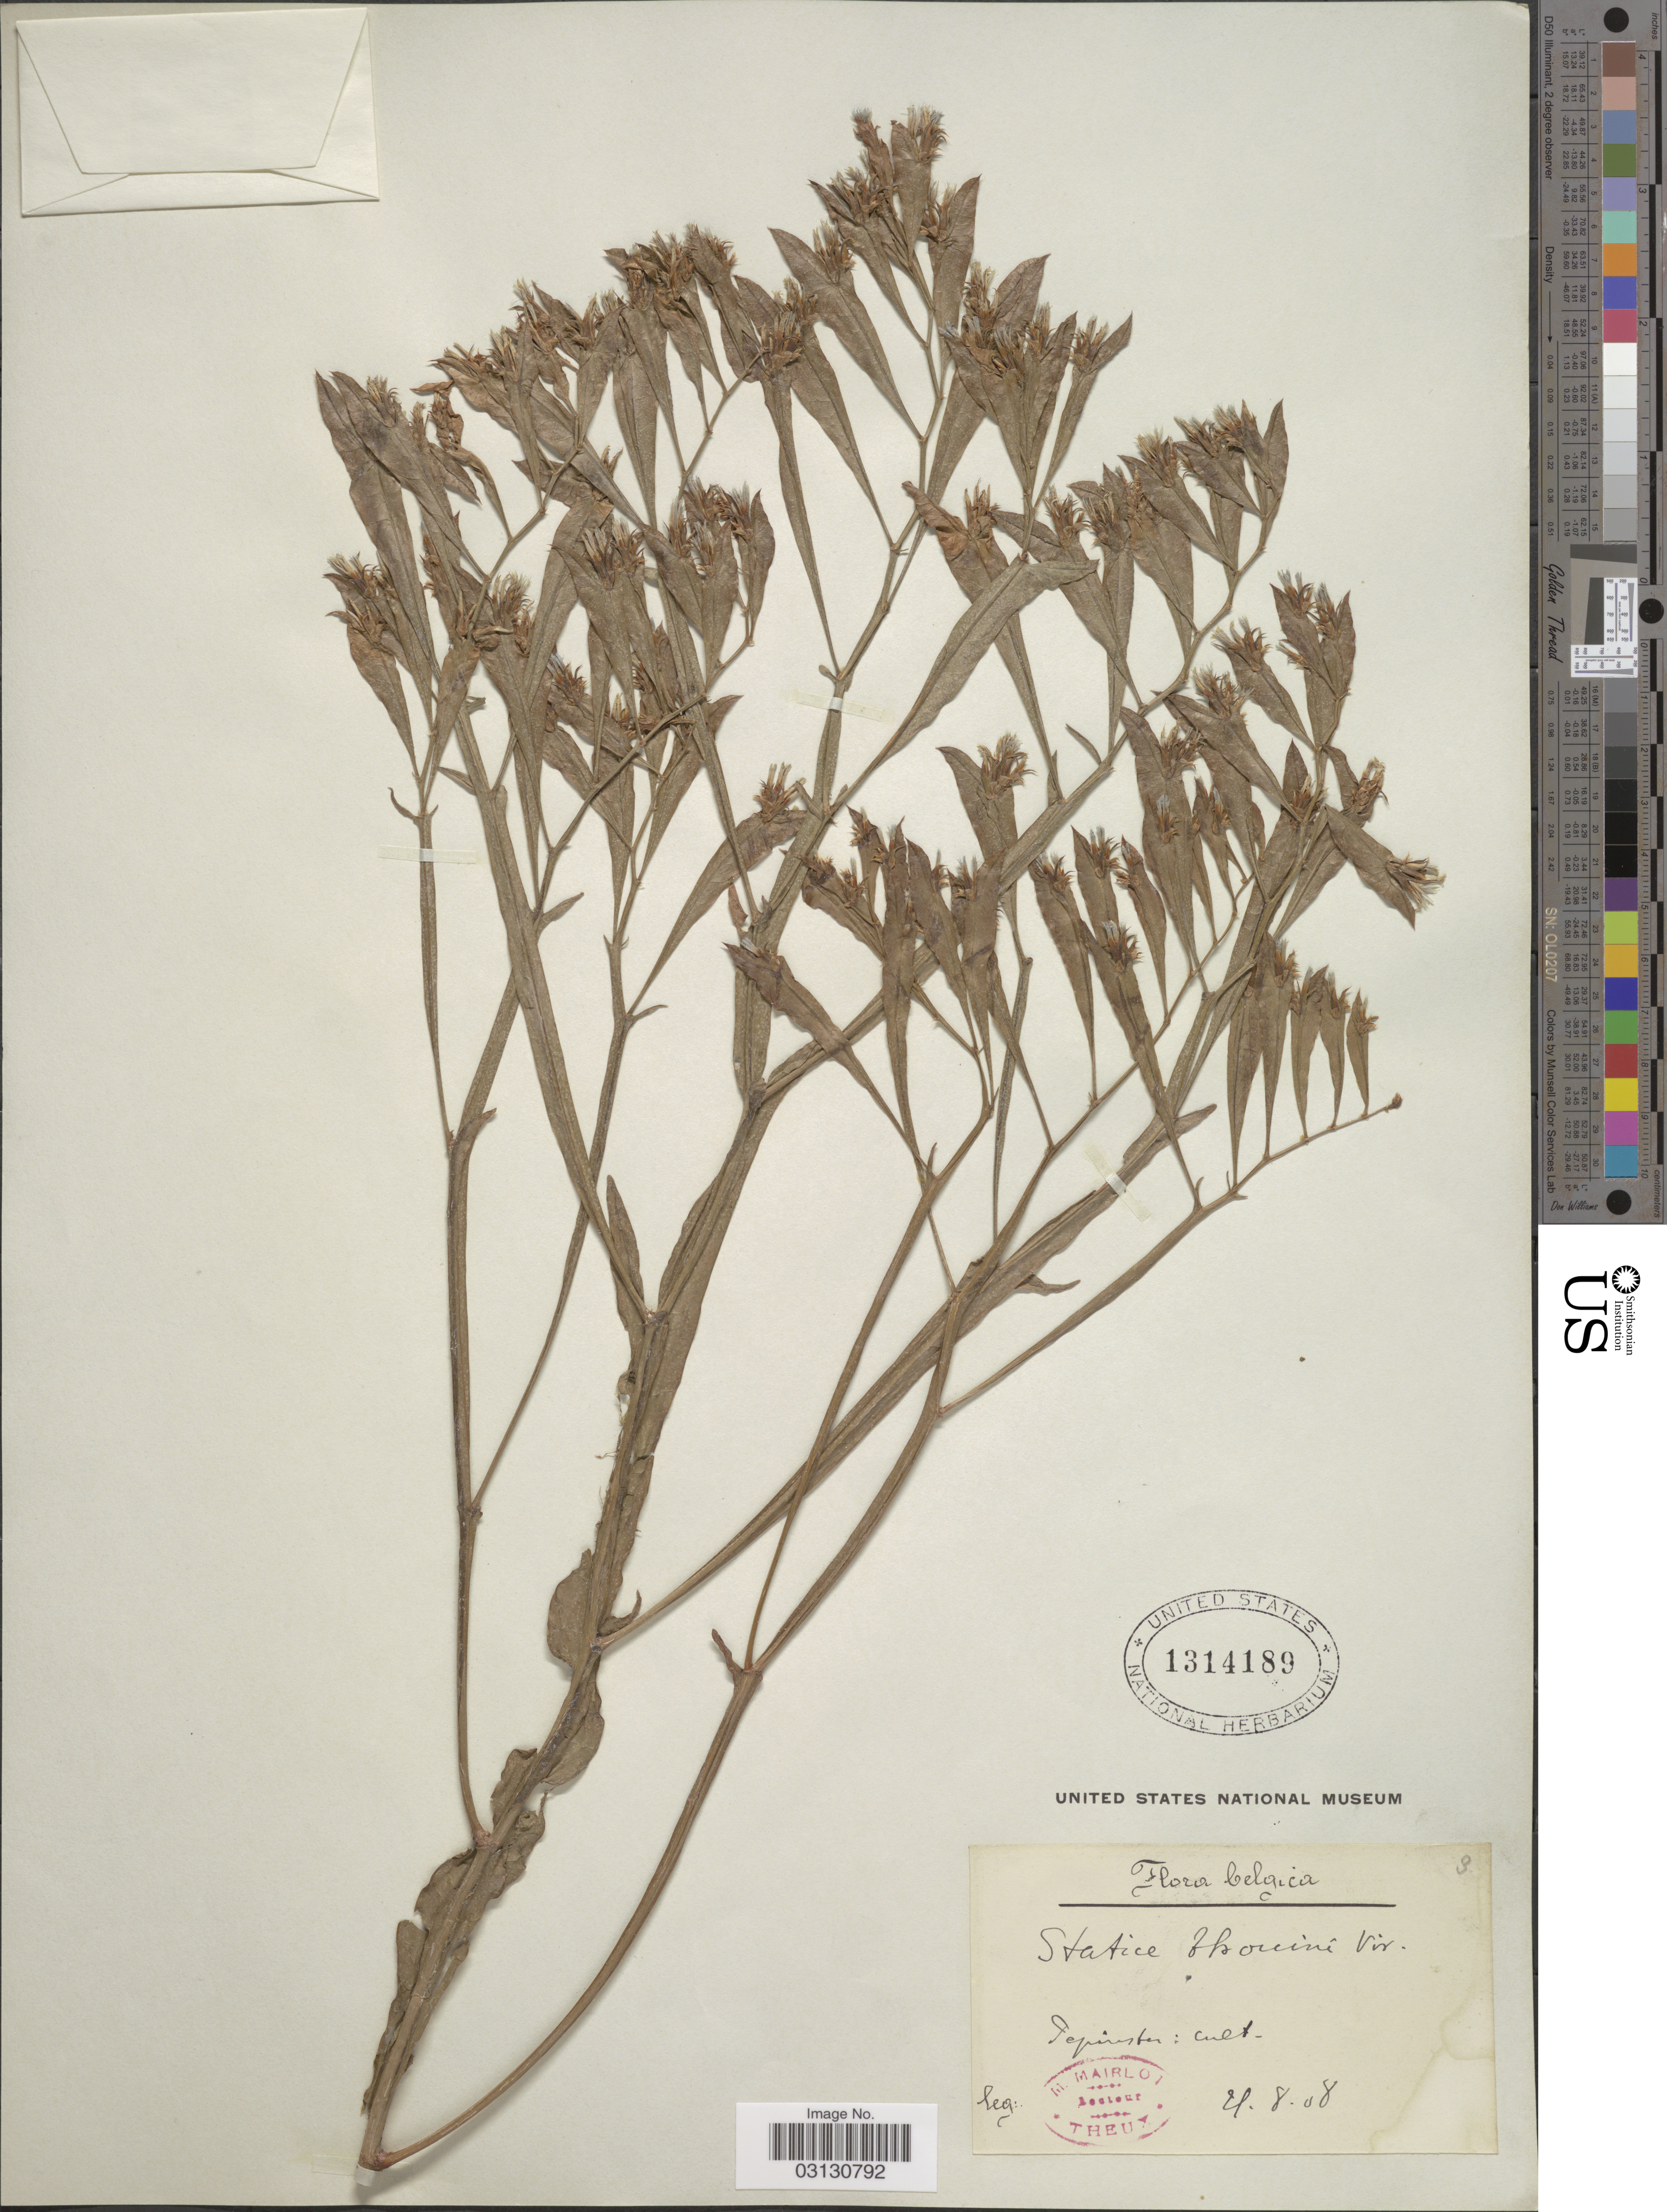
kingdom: Plantae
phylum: Tracheophyta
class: Magnoliopsida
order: Caryophyllales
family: Plumbaginaceae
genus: Limonium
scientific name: Limonium thouinii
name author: Kuntze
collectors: M. Mairlot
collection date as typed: Transcribed d/m/y: 29/8/8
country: Belgium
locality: Belgica, Pepinster: cult.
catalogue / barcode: US 1314189